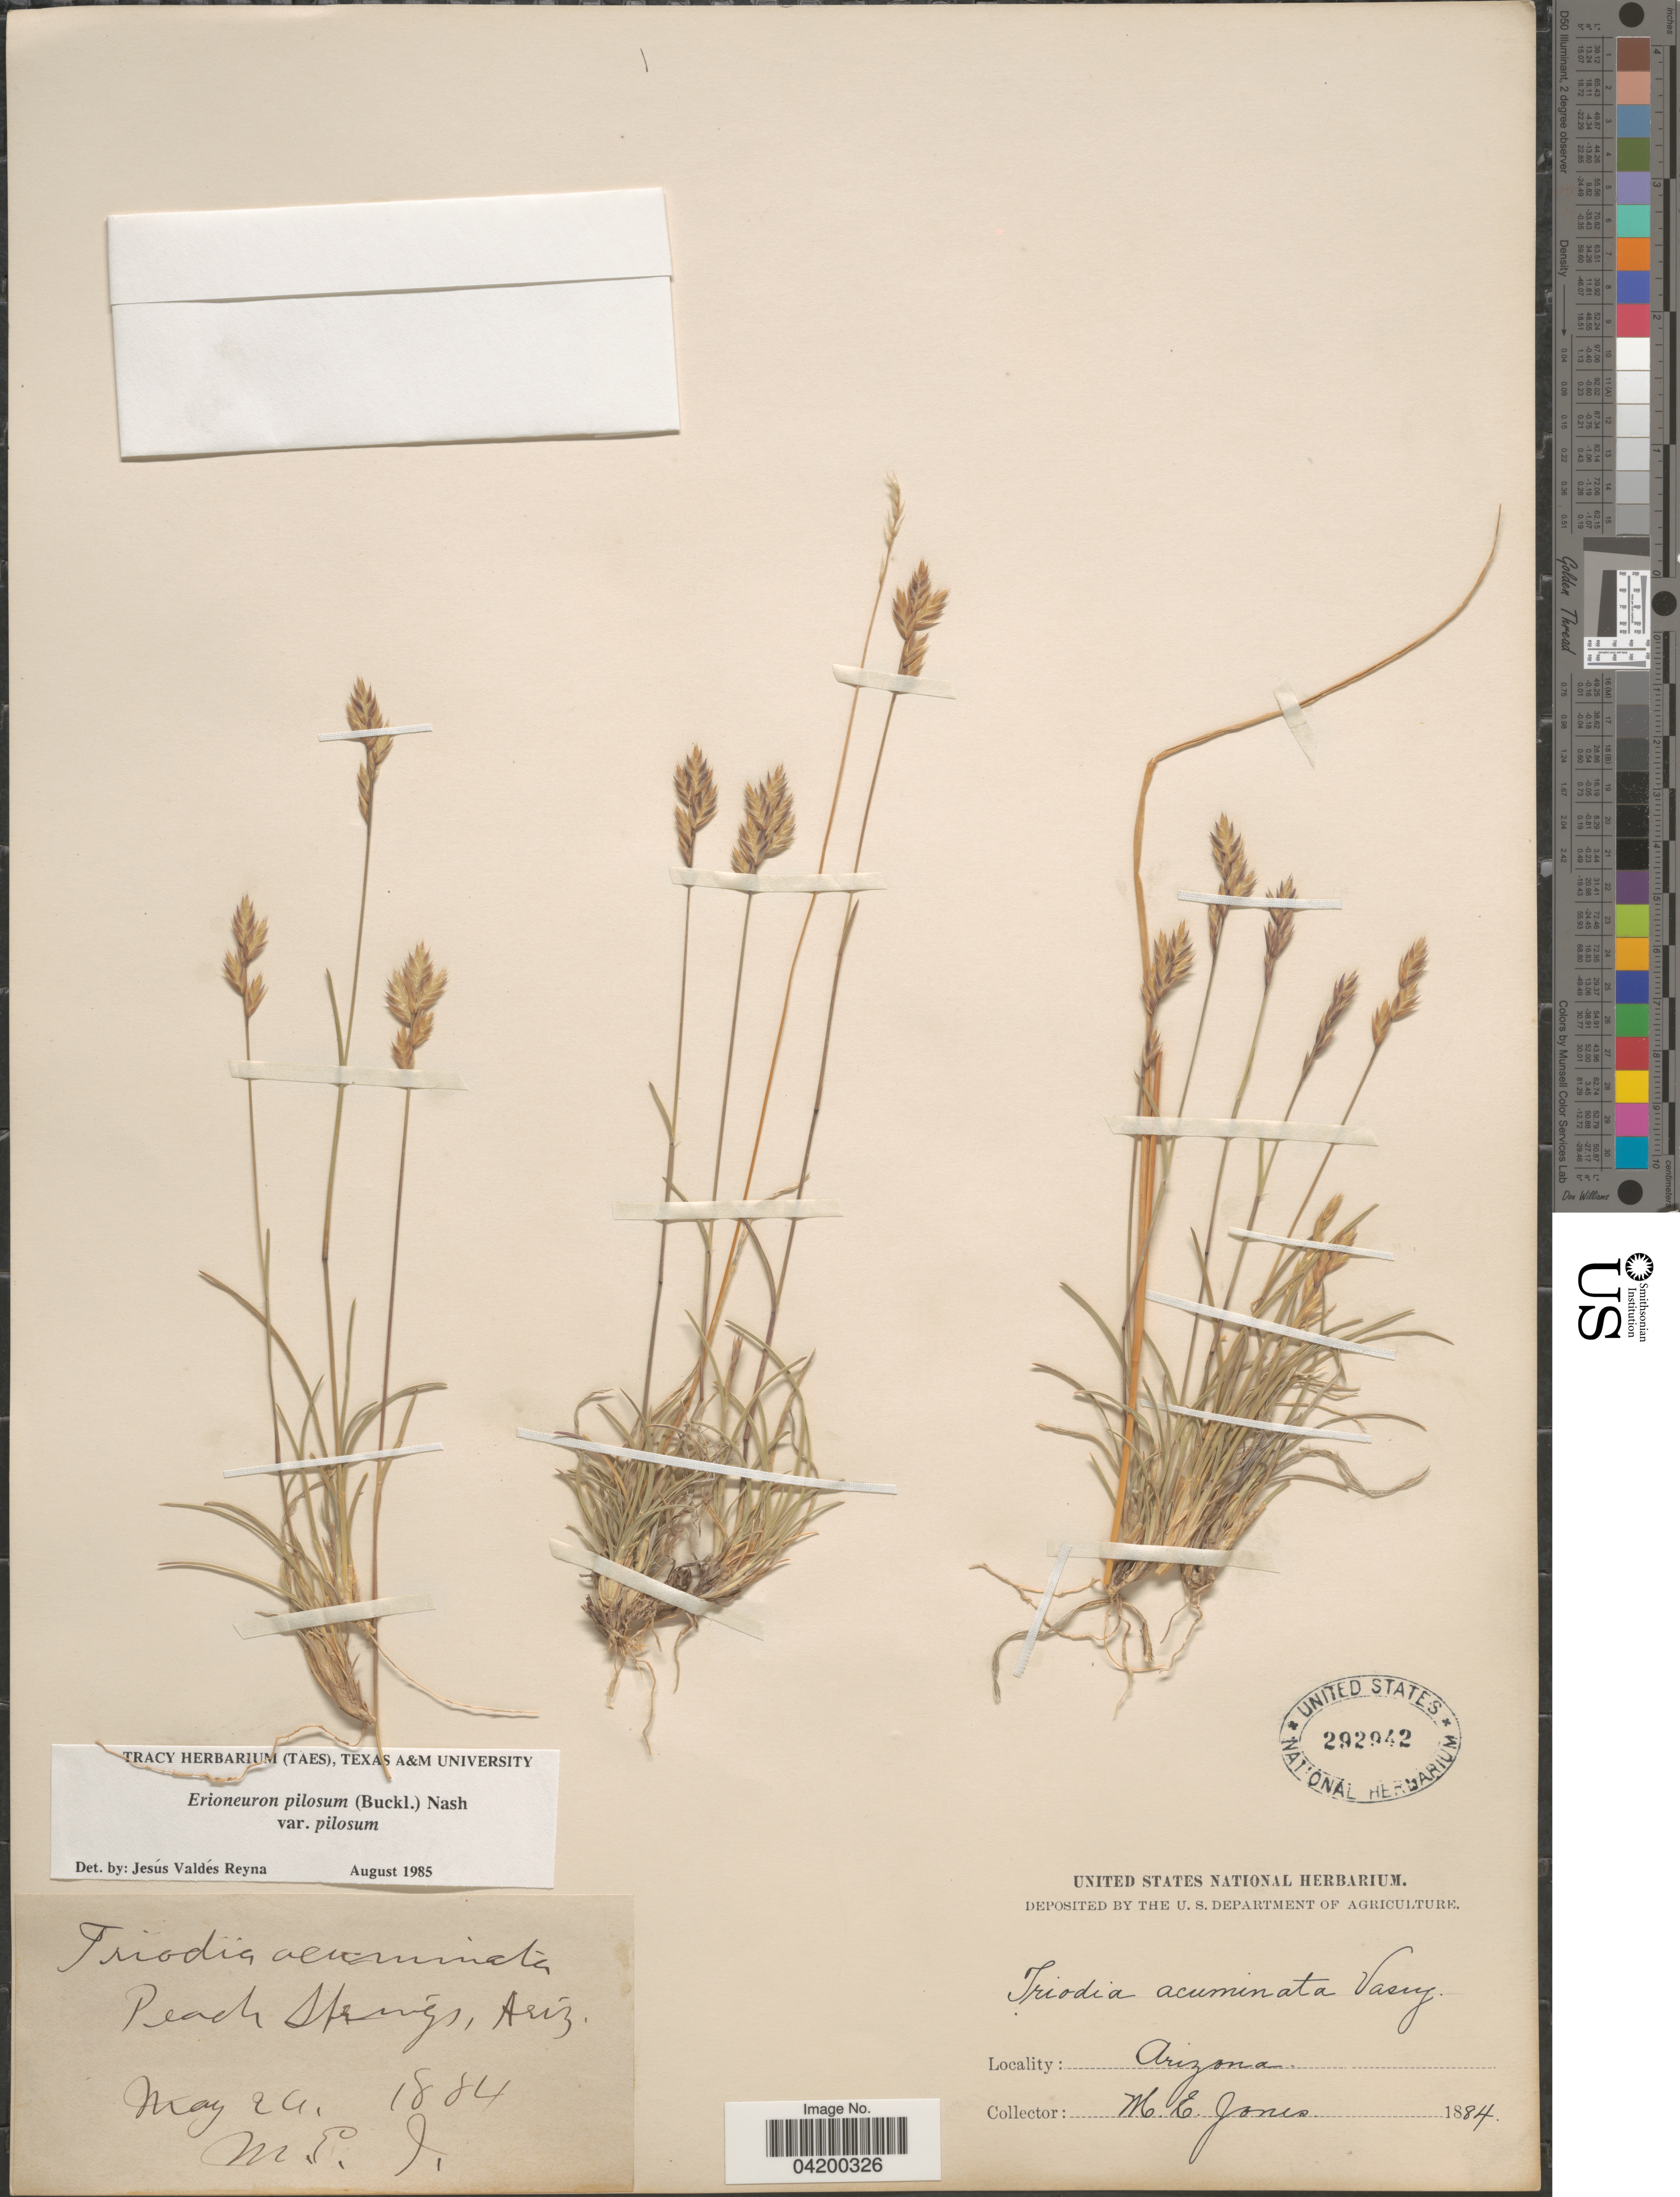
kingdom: Plantae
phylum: Tracheophyta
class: Liliopsida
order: Poales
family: Poaceae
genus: Erioneuron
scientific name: Erioneuron pilosum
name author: (Buckley) Nash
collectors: M. E. Jones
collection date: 1884-05-24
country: United States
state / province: Arizona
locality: Peach Springs.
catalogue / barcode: US 292942